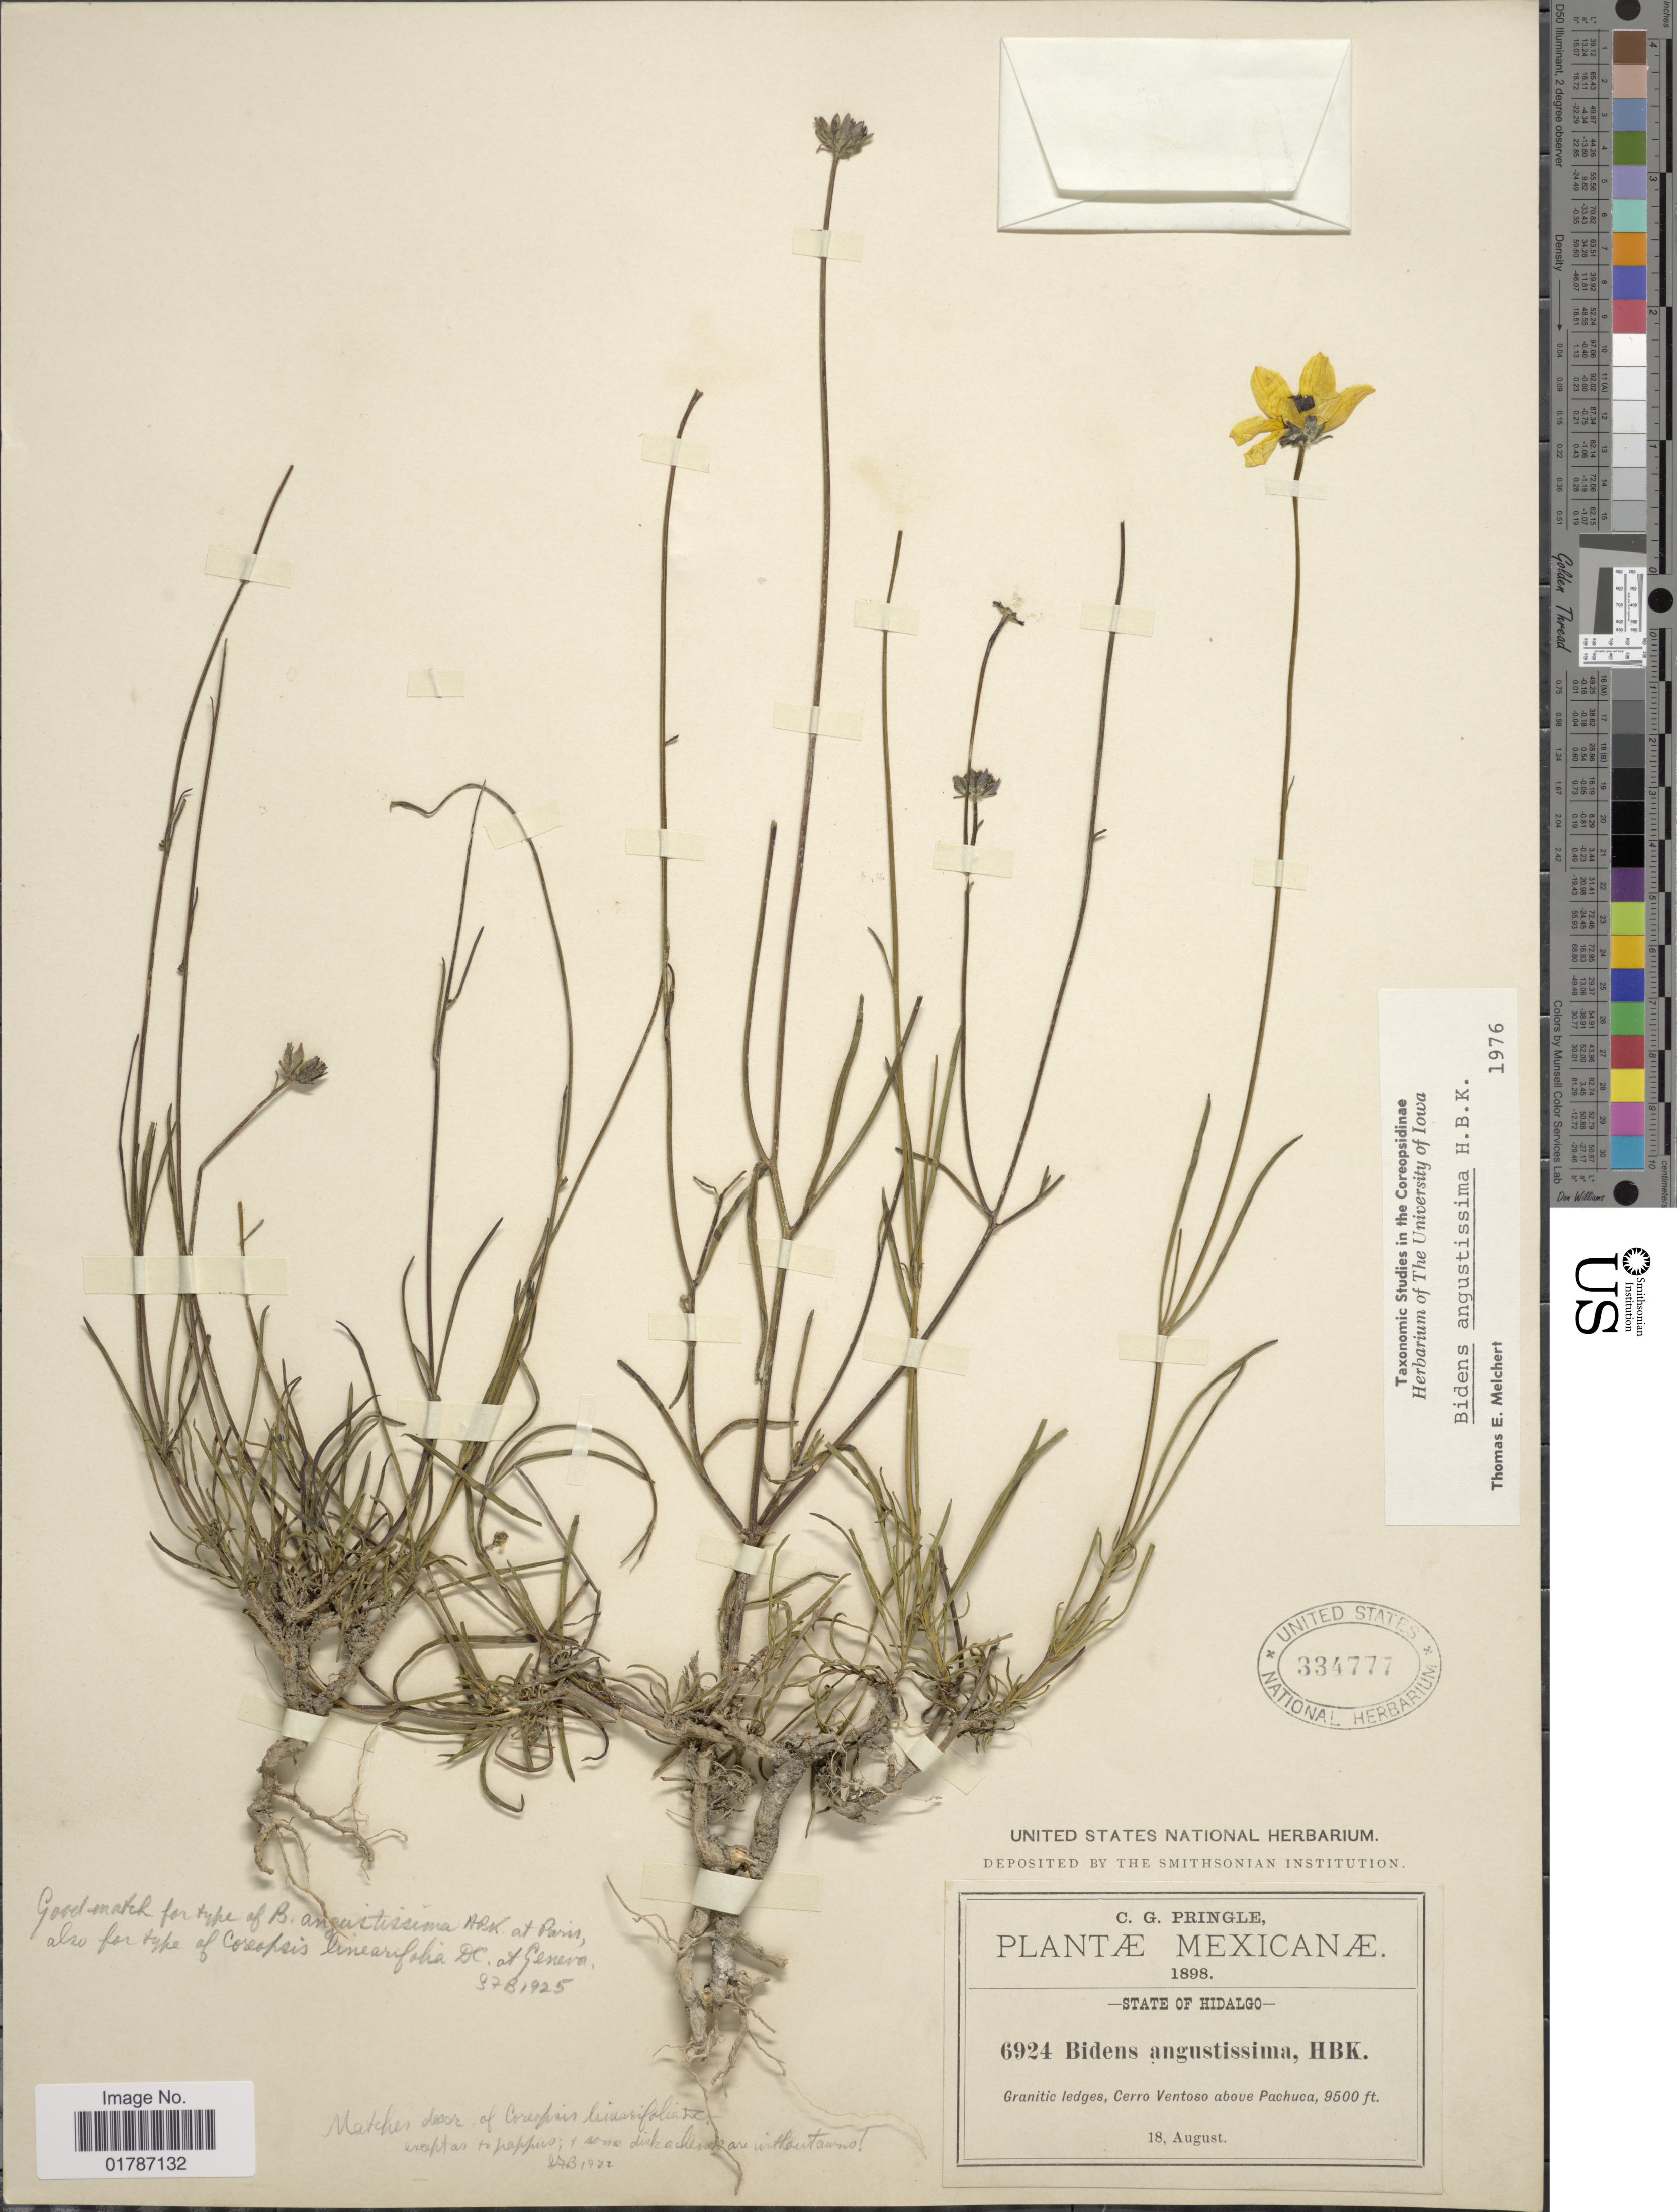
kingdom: Plantae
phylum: Tracheophyta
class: Magnoliopsida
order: Asterales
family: Asteraceae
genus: Bidens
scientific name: Bidens angustissima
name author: Kunth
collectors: C. G. Pringle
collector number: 6924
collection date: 1898-08-18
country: Mexico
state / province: Hidalgo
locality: State of Hidalgo, Granitic ledges, Cerro Ventoso above Pachuca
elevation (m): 2896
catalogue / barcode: US 334777